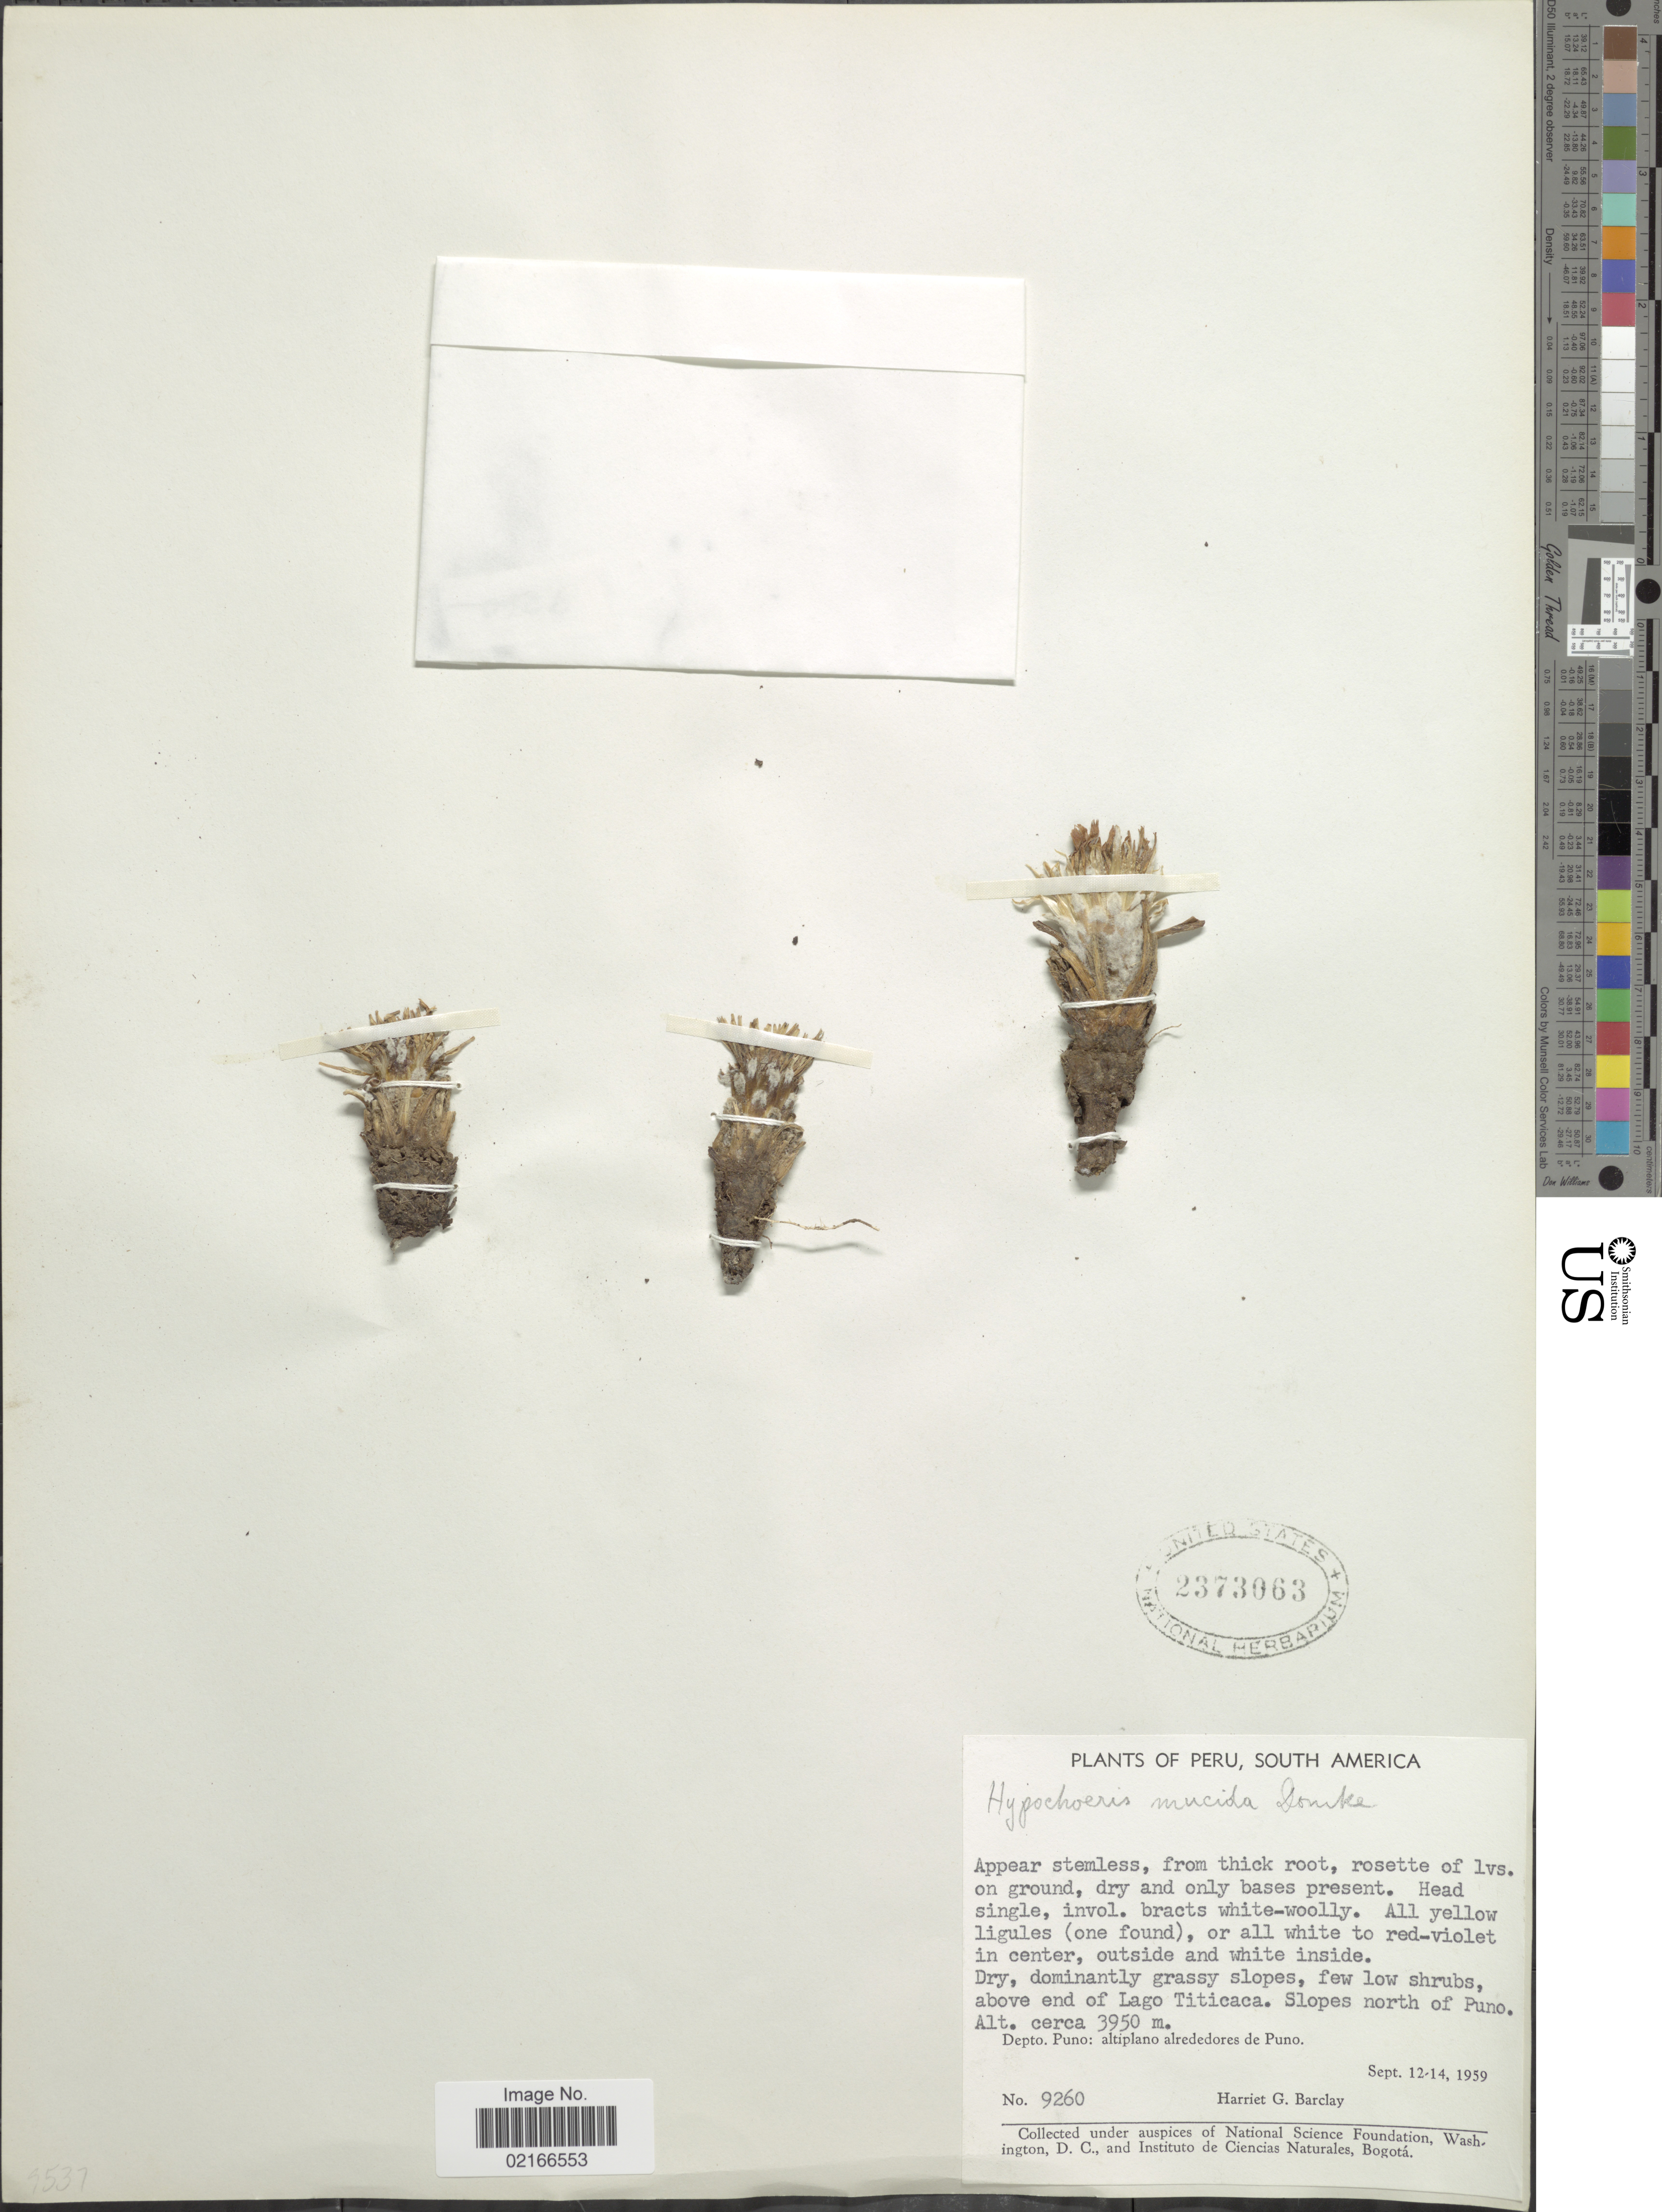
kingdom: Plantae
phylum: Tracheophyta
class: Magnoliopsida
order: Asterales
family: Asteraceae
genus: Hypochaeris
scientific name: Hypochaeris mucida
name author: Domke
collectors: H. G. Barclay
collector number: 9260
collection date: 1959-09-12/1959-09-14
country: Peru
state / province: Puno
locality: Above end of Lago Titicaca. Slopes north of Puno. Altiplano alrededores de Puno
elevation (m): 3950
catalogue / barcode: US 2373063